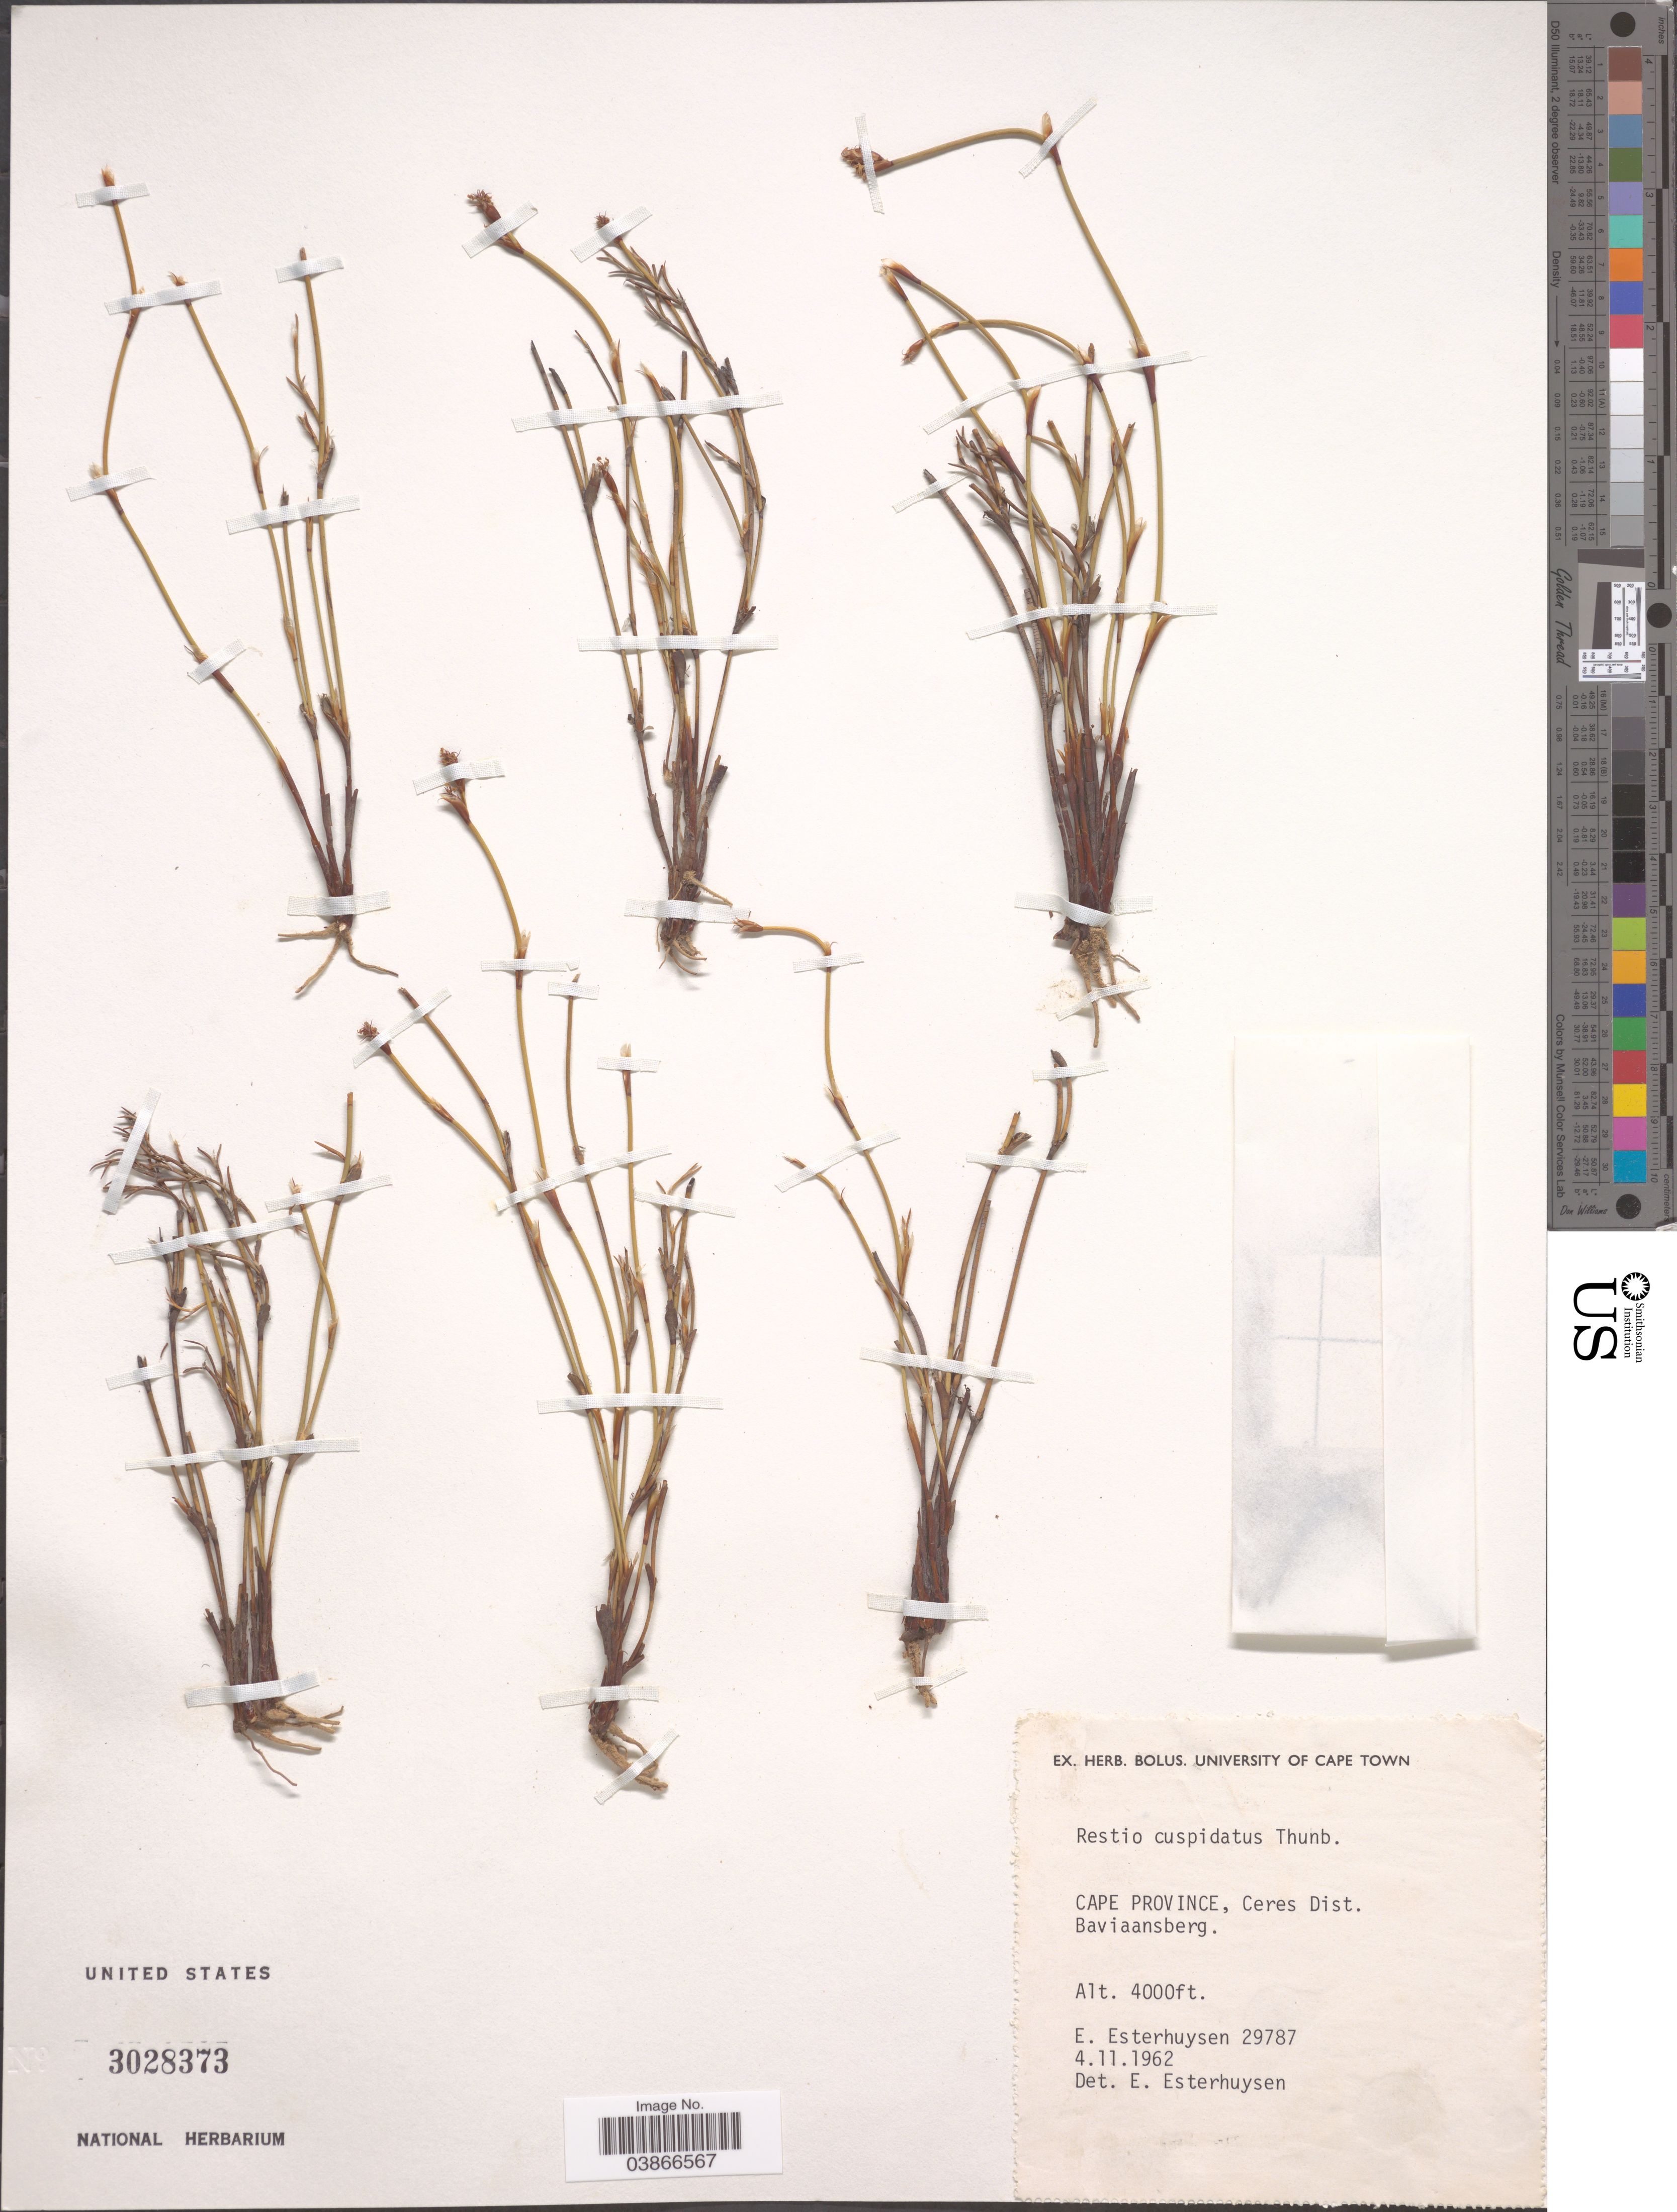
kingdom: Plantae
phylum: Tracheophyta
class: Liliopsida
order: Poales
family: Restionaceae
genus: Restio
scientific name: Restio cuspidatus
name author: Thunb.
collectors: E. E. Esterhuysen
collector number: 29787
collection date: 1962-11-04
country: South Africa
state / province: Western Cape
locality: Ceres Dist. Baviaansberg.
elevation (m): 1219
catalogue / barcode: US 3028373